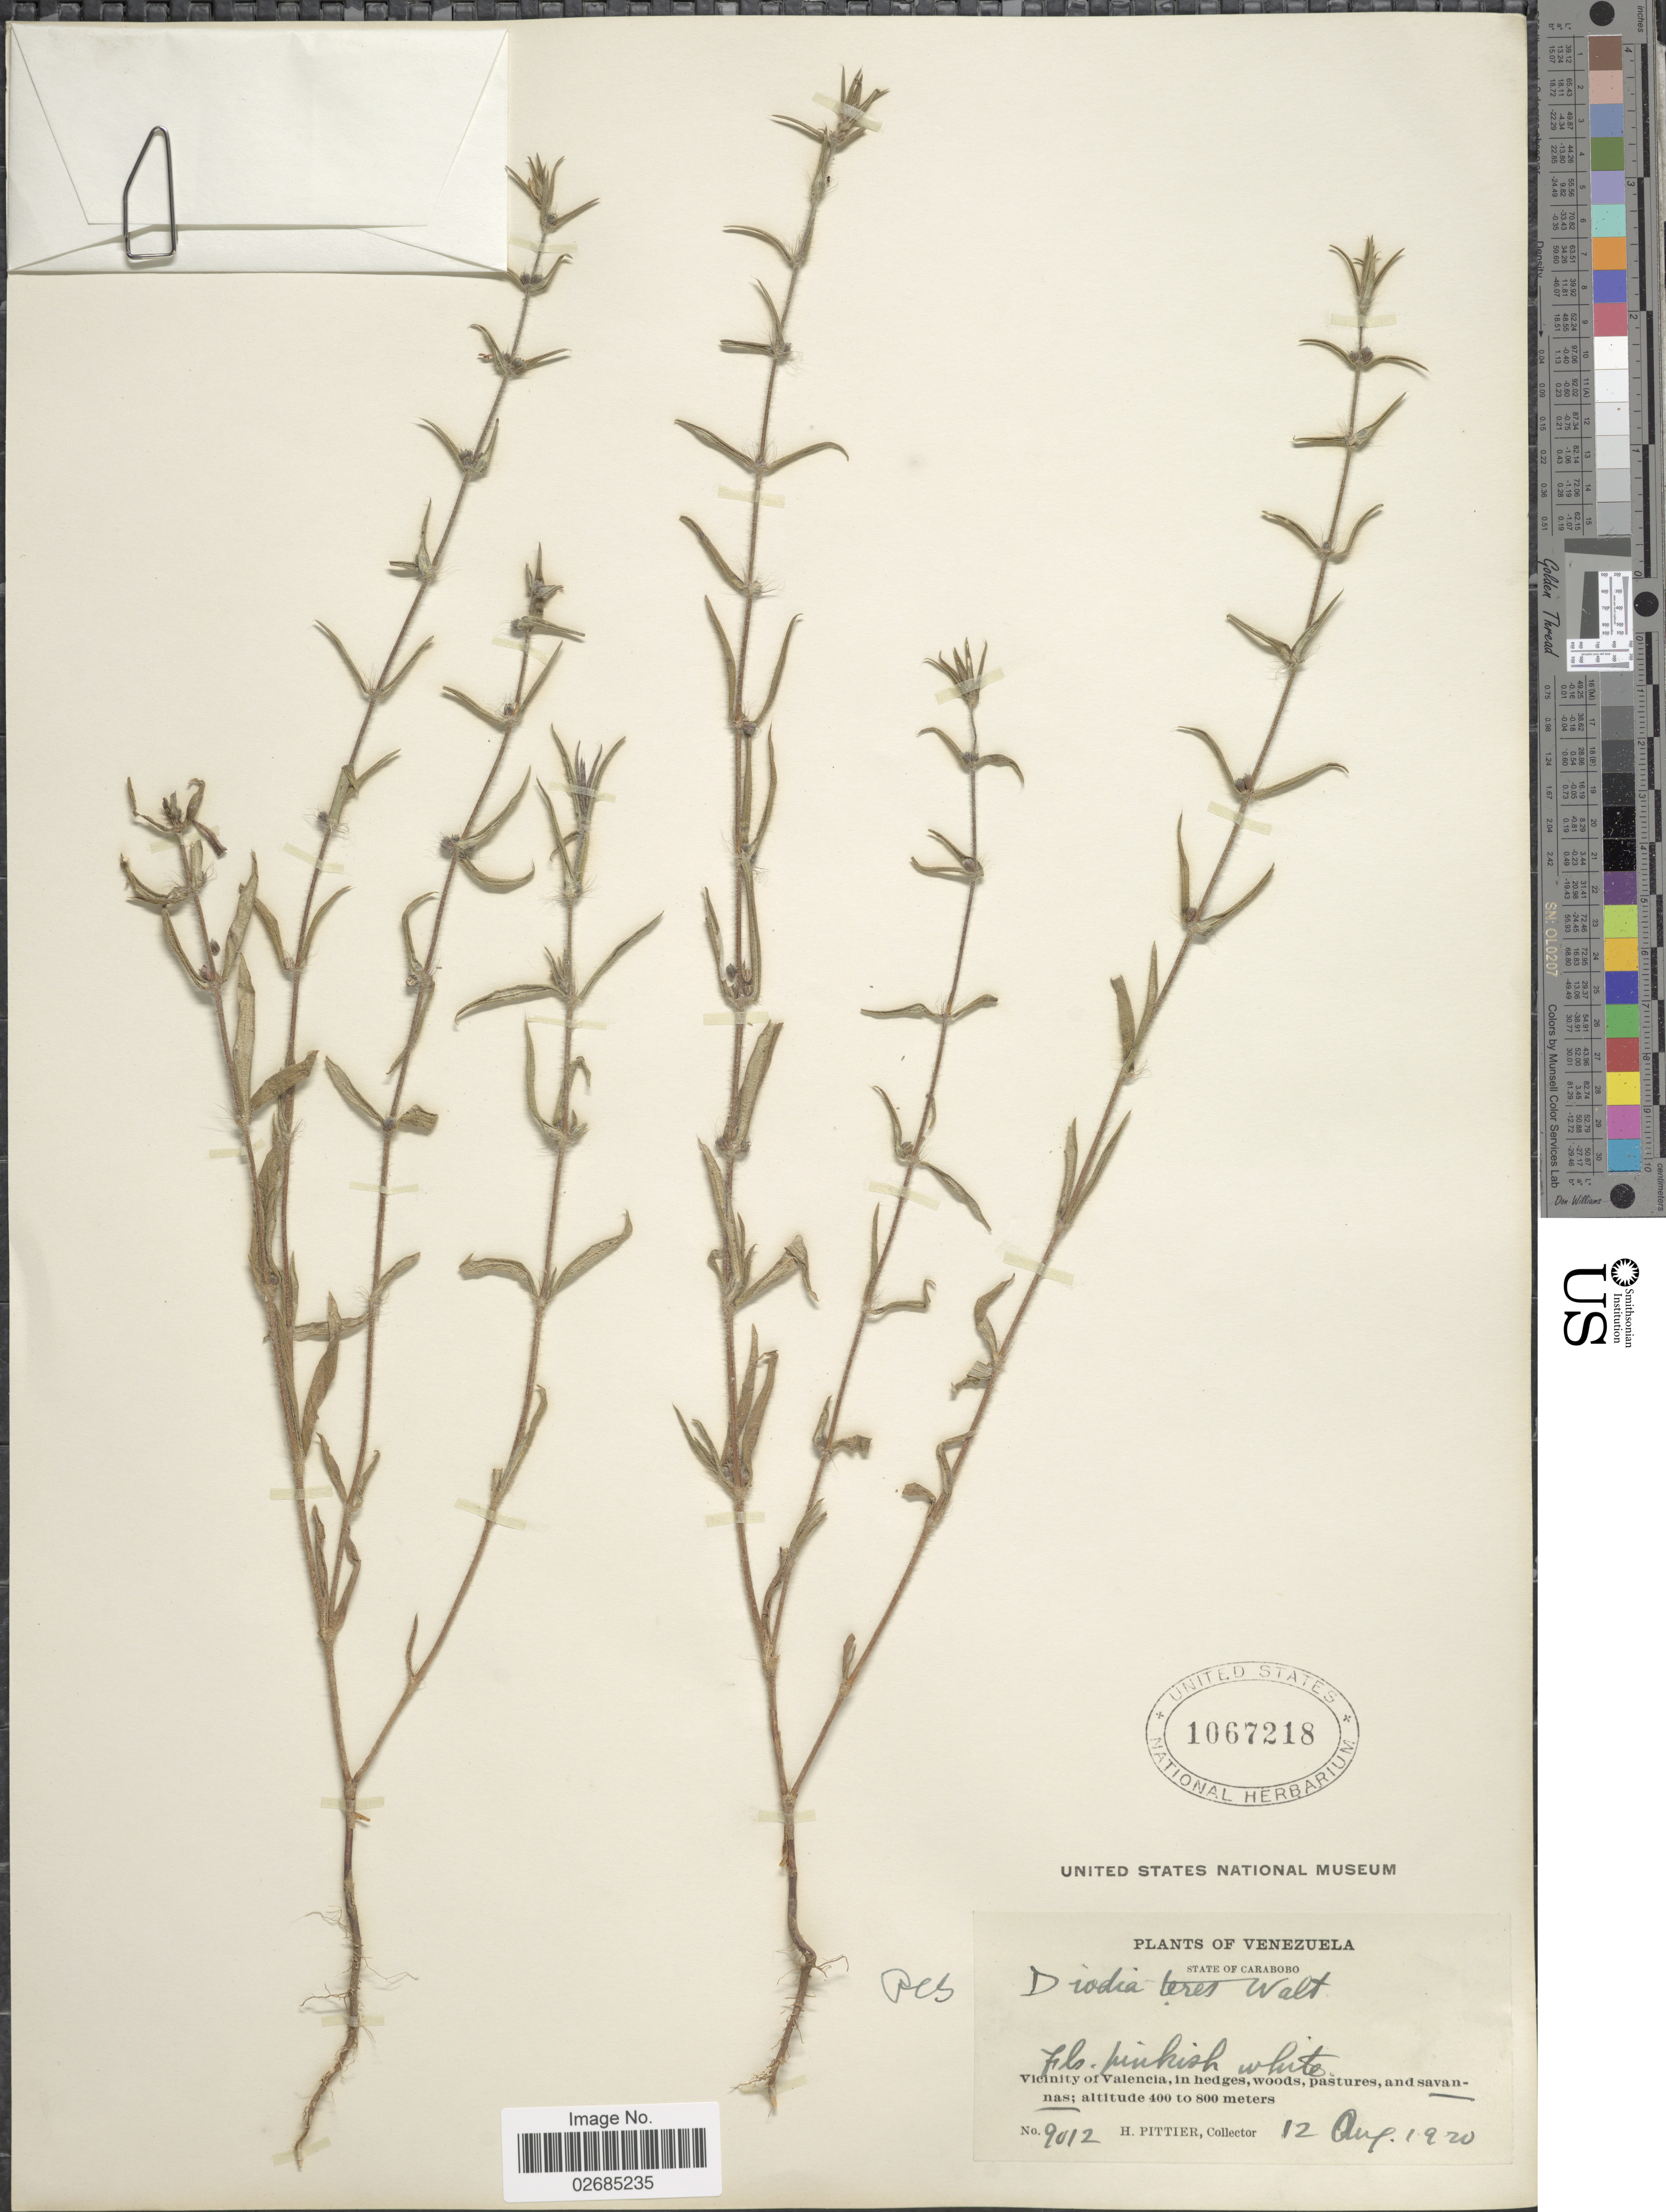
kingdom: Plantae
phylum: Tracheophyta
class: Magnoliopsida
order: Gentianales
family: Rubiaceae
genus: Diodia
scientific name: Diodia teres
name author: Walter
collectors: H. F. Pittier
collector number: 9012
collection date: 1920-08-12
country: Venezuela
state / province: Carabobo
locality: Vicinity of Valencia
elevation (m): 400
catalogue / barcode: US 1067218